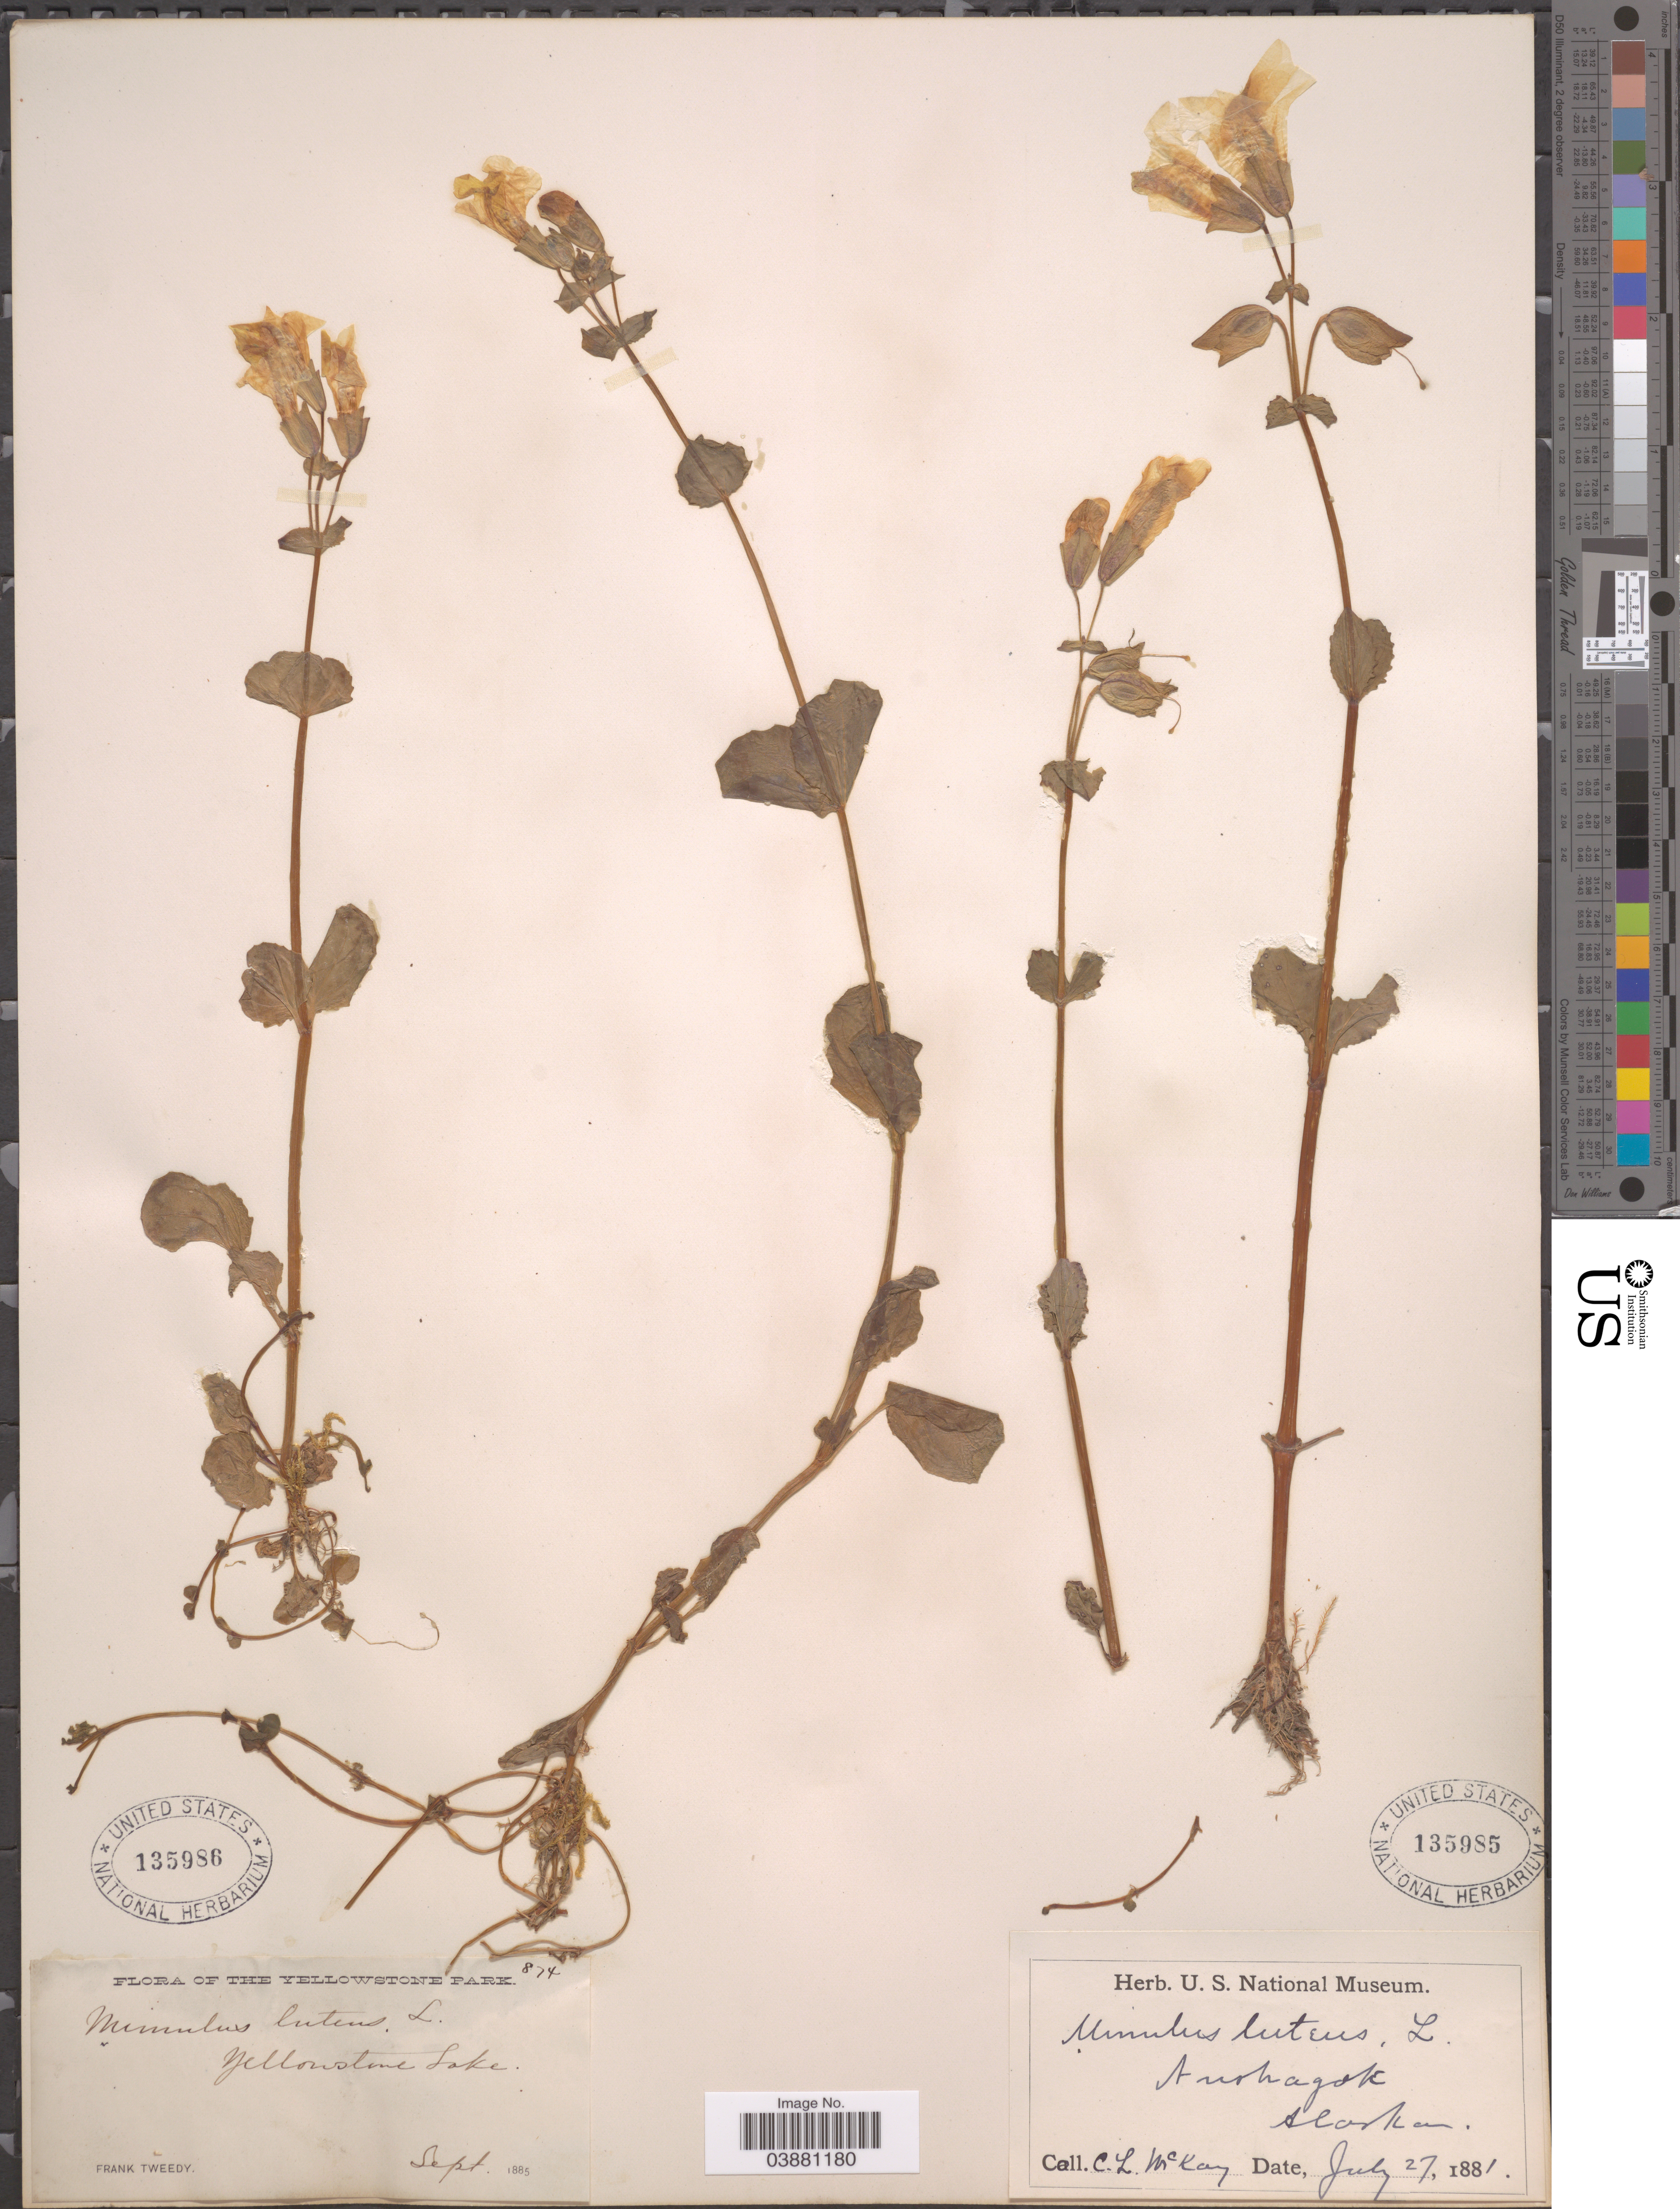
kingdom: Plantae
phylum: Tracheophyta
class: Magnoliopsida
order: Lamiales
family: Phrymaceae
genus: Mimulus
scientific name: Mimulus guttatus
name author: DC.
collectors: C. McKay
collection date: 1881-07-27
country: United States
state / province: Alaska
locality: Nushagak.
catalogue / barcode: US 135985-2